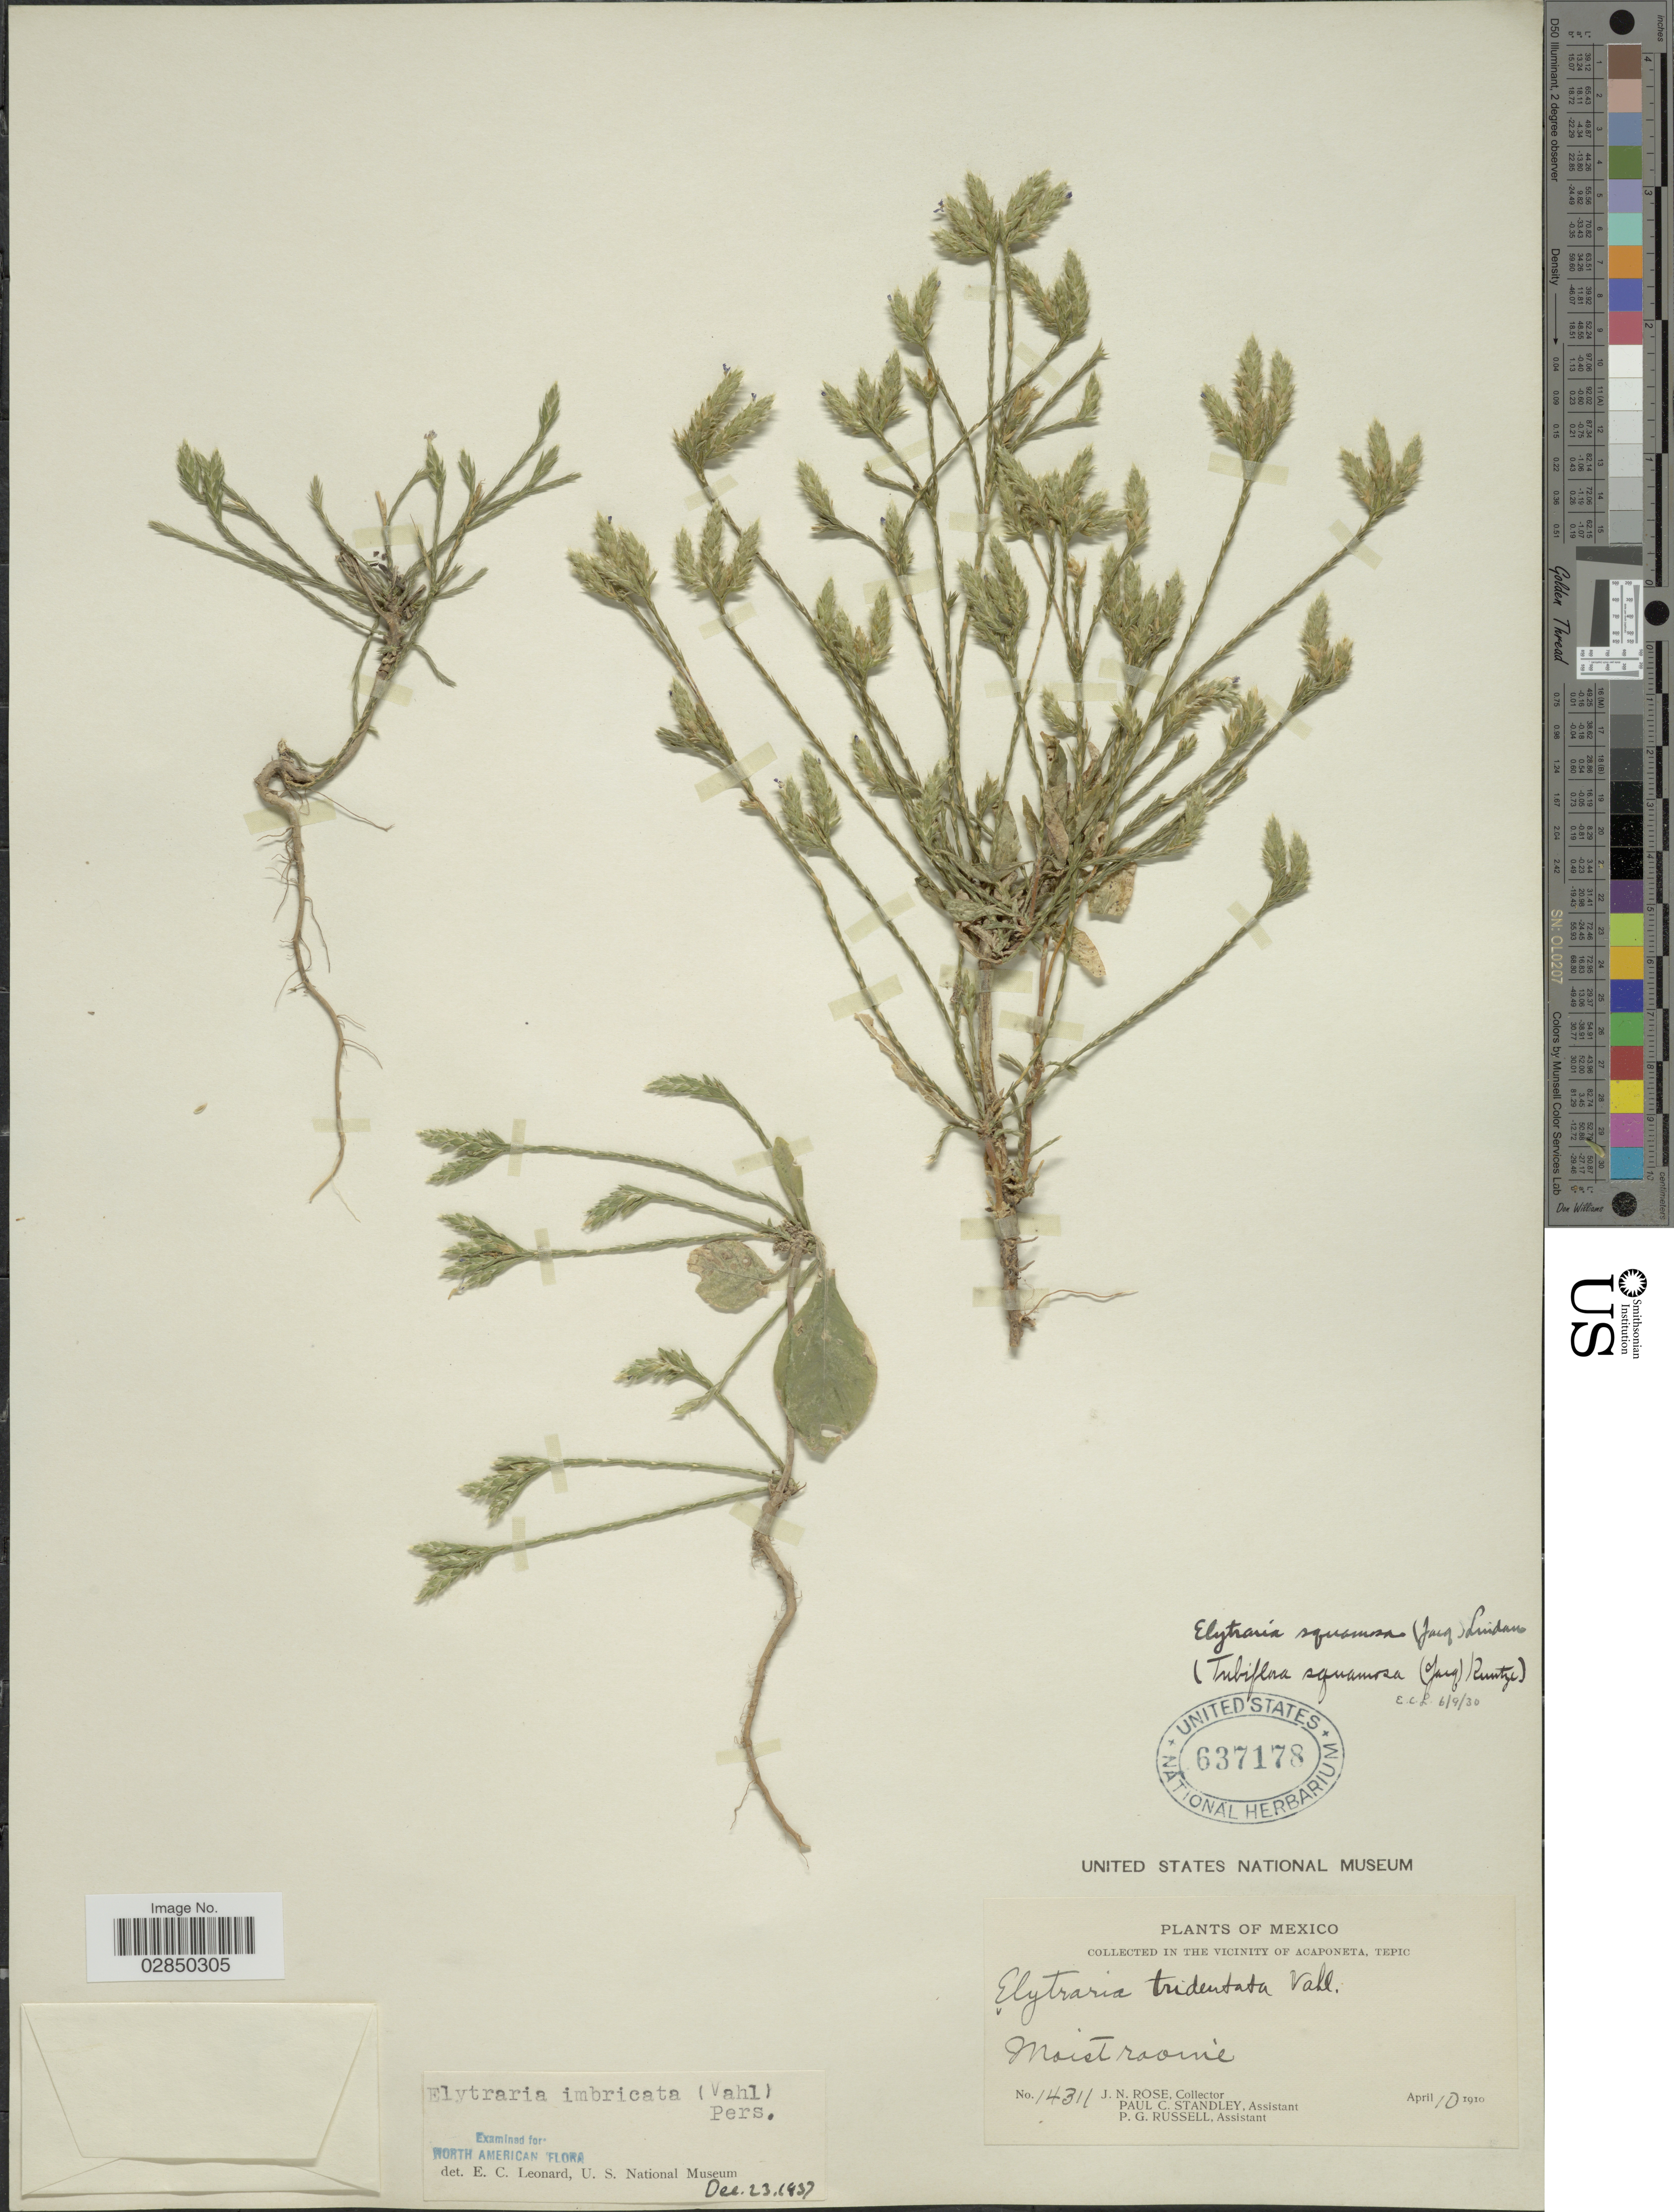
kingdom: Plantae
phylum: Tracheophyta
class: Magnoliopsida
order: Lamiales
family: Acanthaceae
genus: Elytraria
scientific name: Elytraria imbricata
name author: (Vahl) Pers.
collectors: J. N. Rose, P. C. Standley & P. G. Russell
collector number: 14311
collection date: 1910-04-10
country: Mexico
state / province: Nayarit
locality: Vicinity of Acaponeta, Tepic.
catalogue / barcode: US 637178